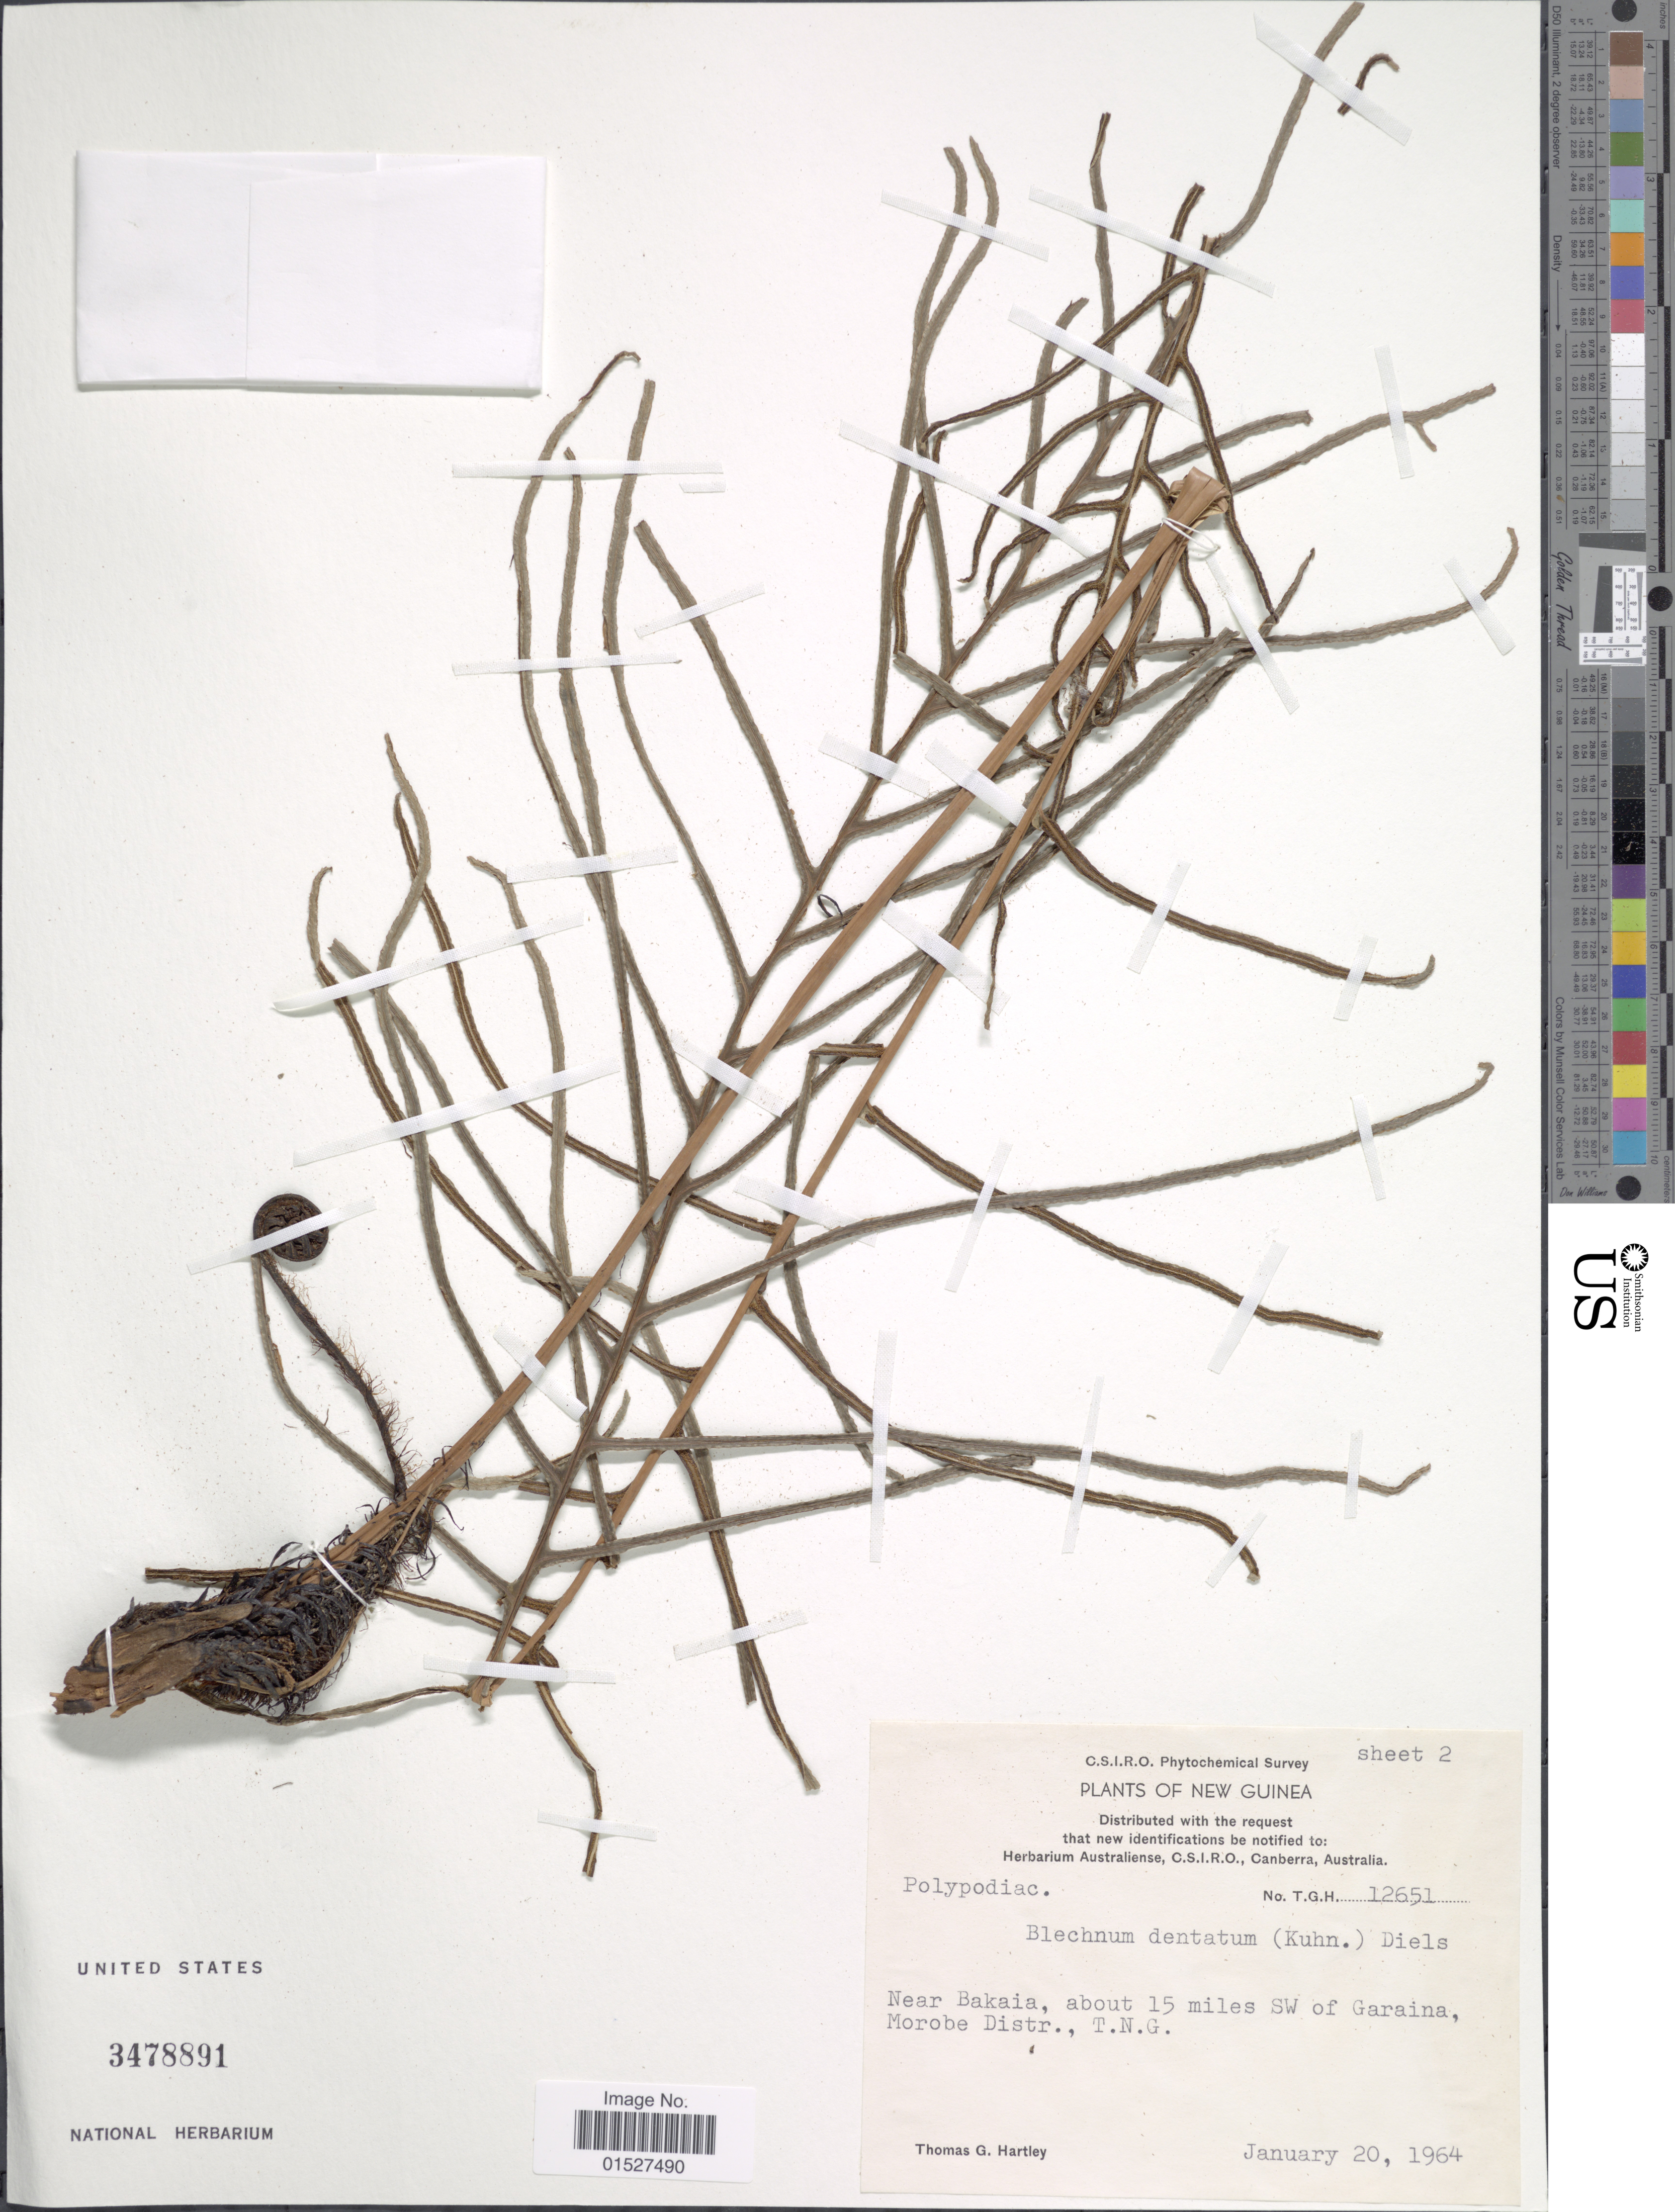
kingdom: Plantae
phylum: Tracheophyta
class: Polypodiopsida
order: Polypodiales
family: Blechnaceae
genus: Blechnum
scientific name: Blechnum dentatum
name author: (Kuhn) Diels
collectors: T. G. Hartley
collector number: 12651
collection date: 1964-01-20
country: Papua New Guinea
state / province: Morobe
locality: New Guinea. Near bakaia, about 15 miles SW of Garaina, Morobe Distr., T.N.G.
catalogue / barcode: US 3478891